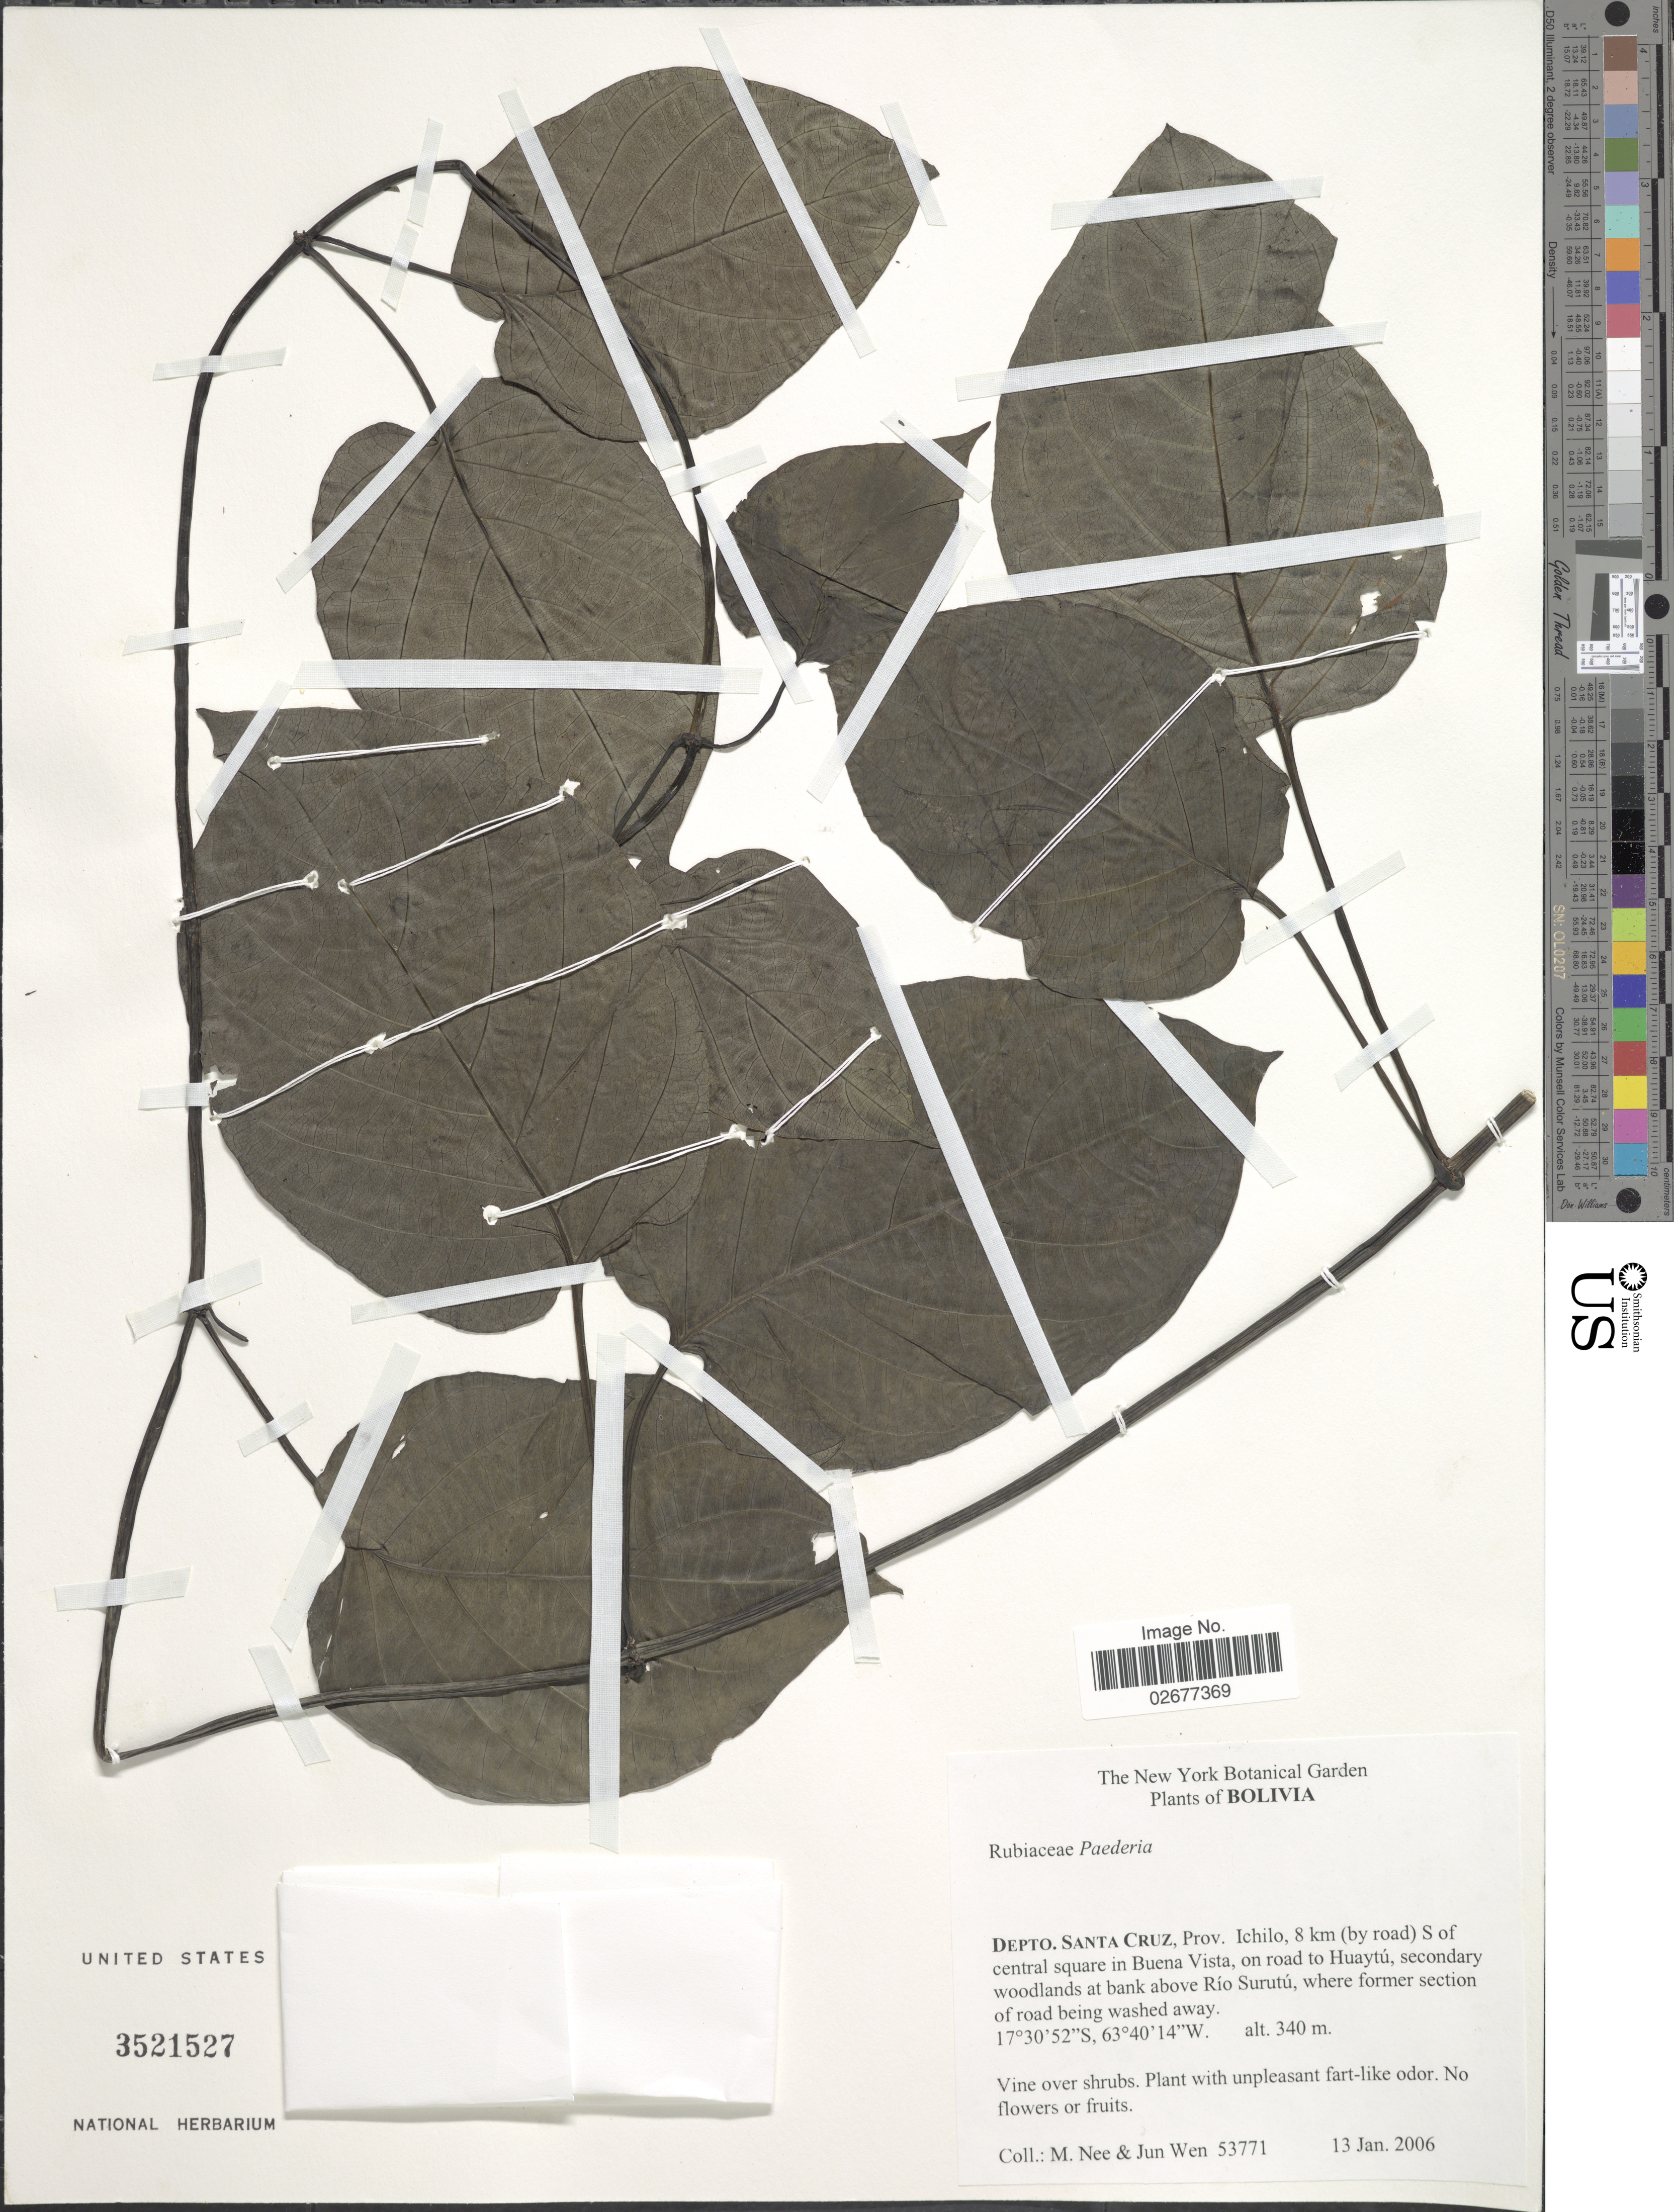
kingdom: Plantae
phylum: Tracheophyta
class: Magnoliopsida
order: Gentianales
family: Rubiaceae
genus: Paederia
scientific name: Paederia brasiliensis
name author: (Hook. f.) Puff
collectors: M. Nee & J. Wen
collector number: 53771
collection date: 2006-01-13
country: Bolivia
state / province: Santa Cruz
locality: Depto. Santa Cruz, Prov. Ichilo, 8 km (by road) S of central square in Buena Vista, on road to Huaytu, secondary woodlands at bank above Rio Surutu, where former section of road being washed away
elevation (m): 340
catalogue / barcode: US 3521527